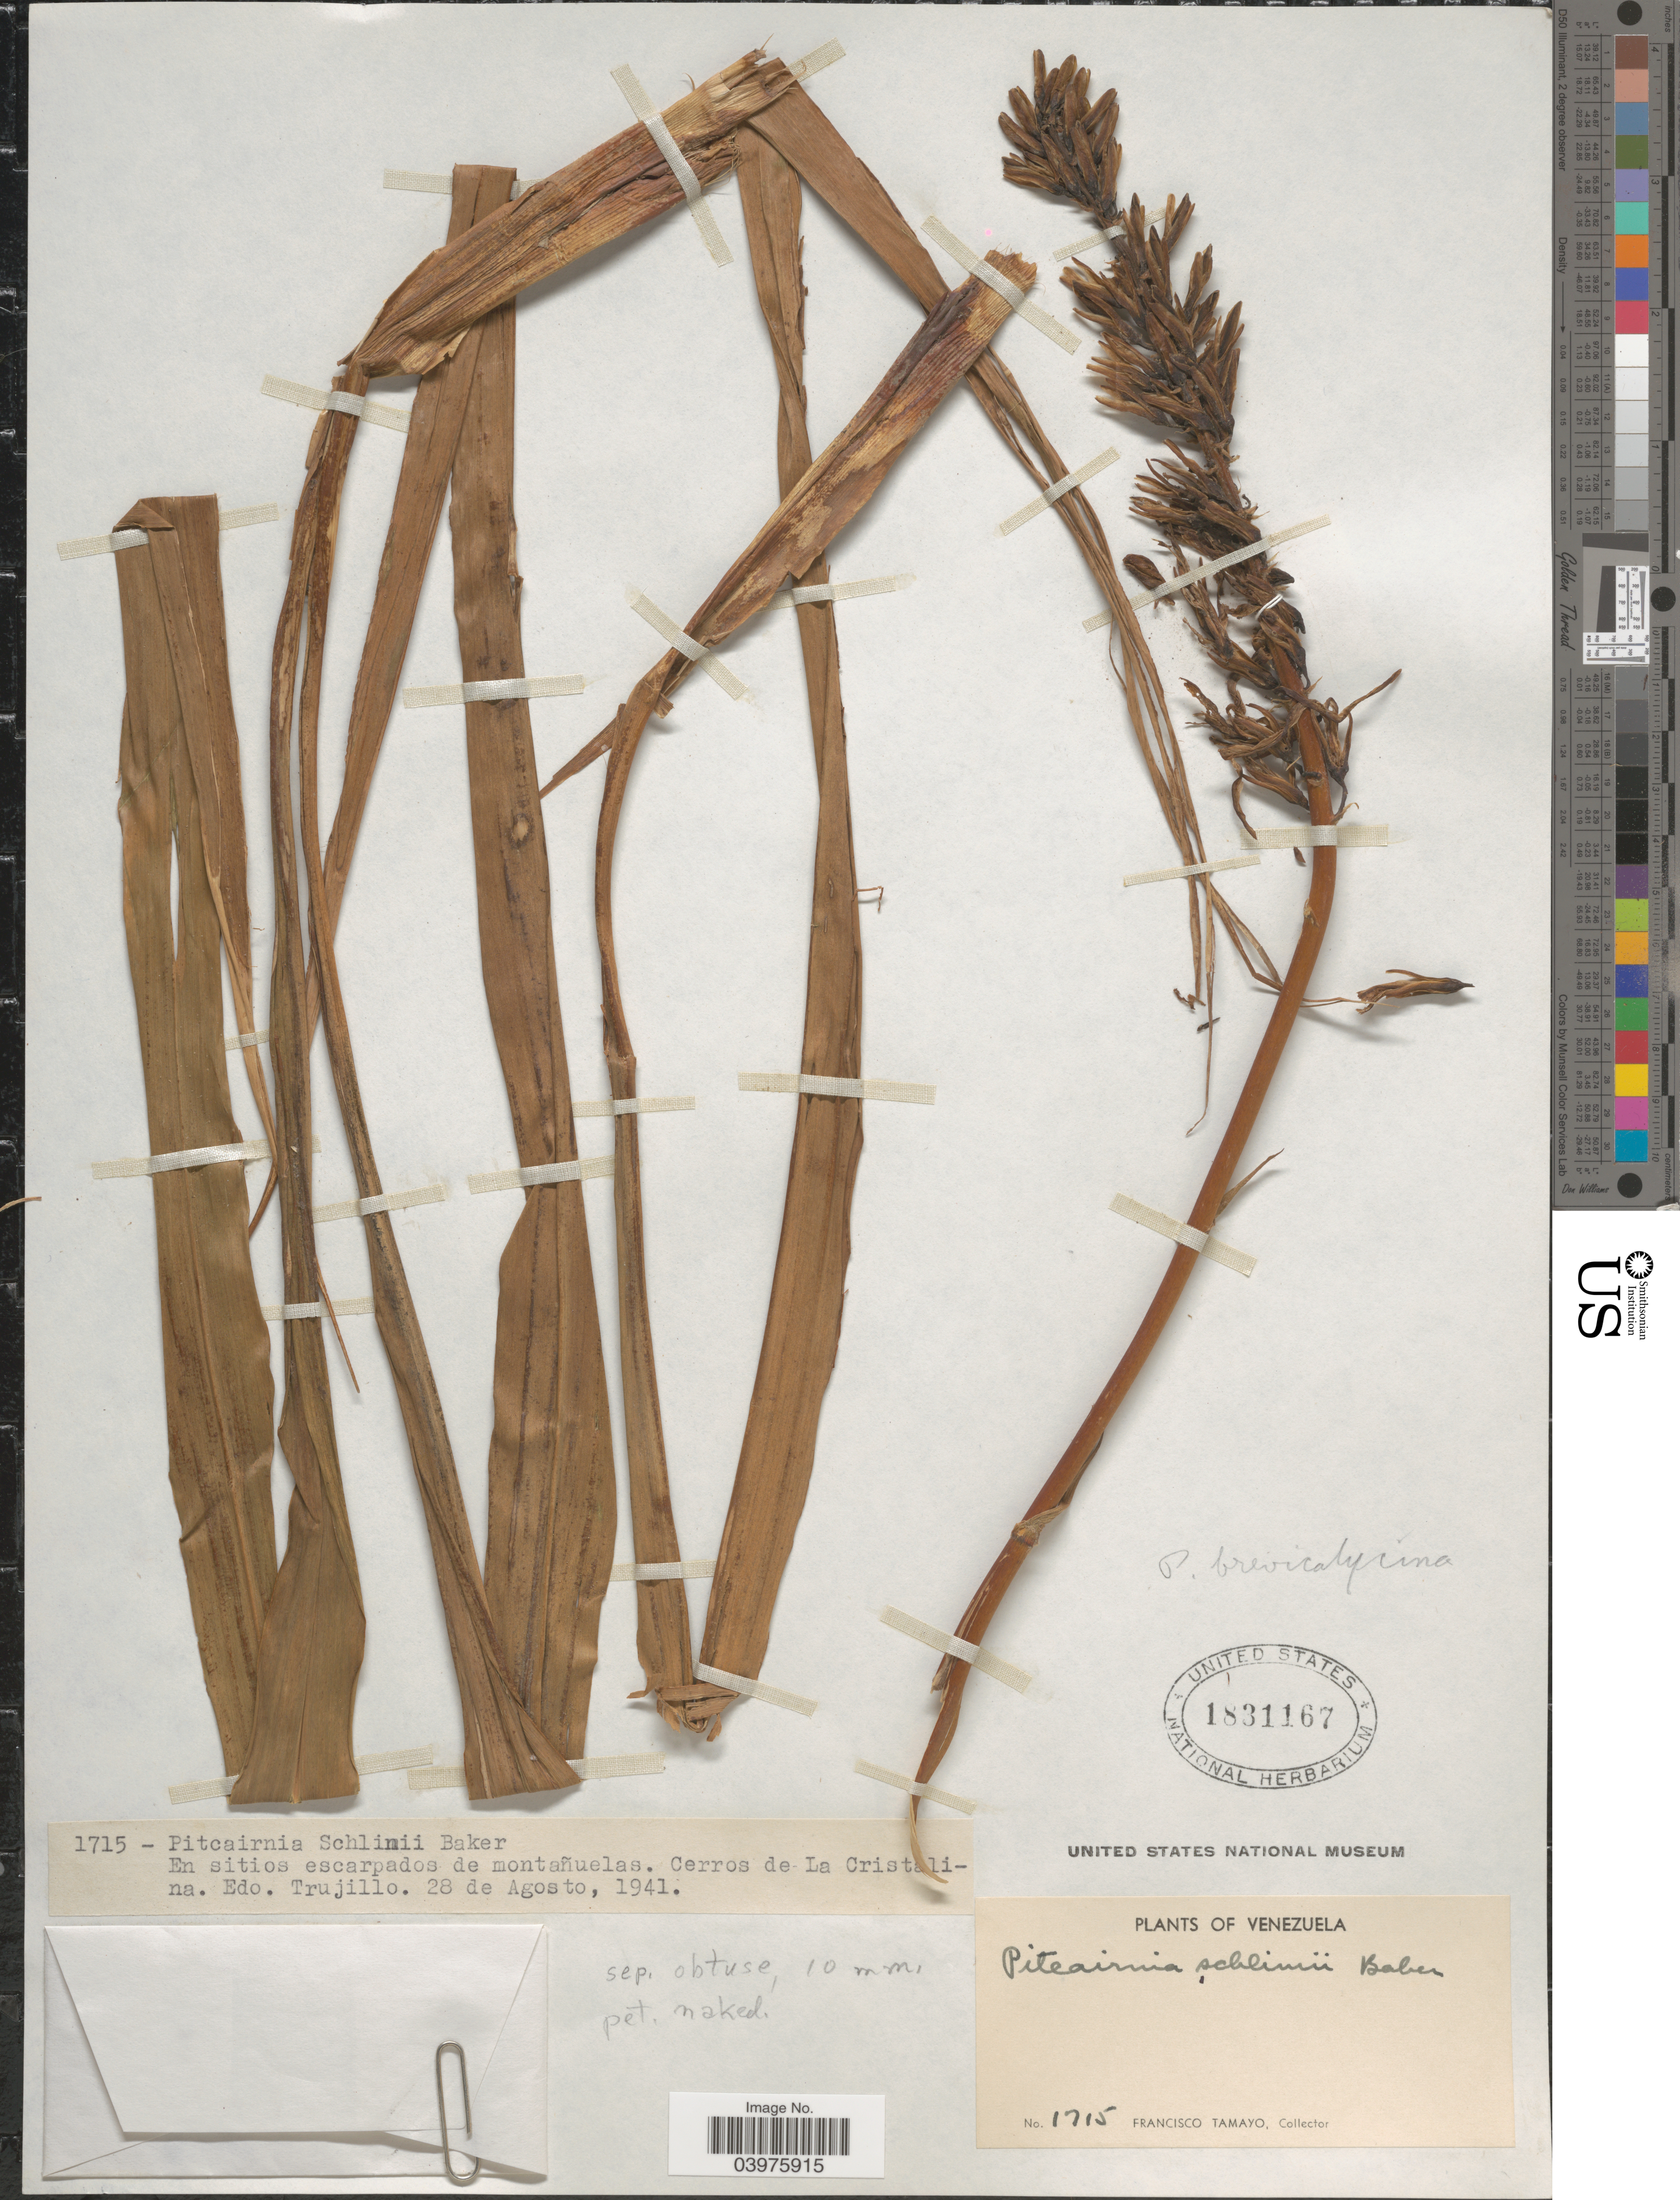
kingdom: Plantae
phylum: Tracheophyta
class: Liliopsida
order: Poales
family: Bromeliaceae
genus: Pitcairnia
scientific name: Pitcairnia brevicalycina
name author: Mez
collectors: F. Tamayo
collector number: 1715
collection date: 1941-08-28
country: Venezuela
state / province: Trujillo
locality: En sitios escarpados de montañuelas. Cerros de La Cristalina.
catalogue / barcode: US 1831167